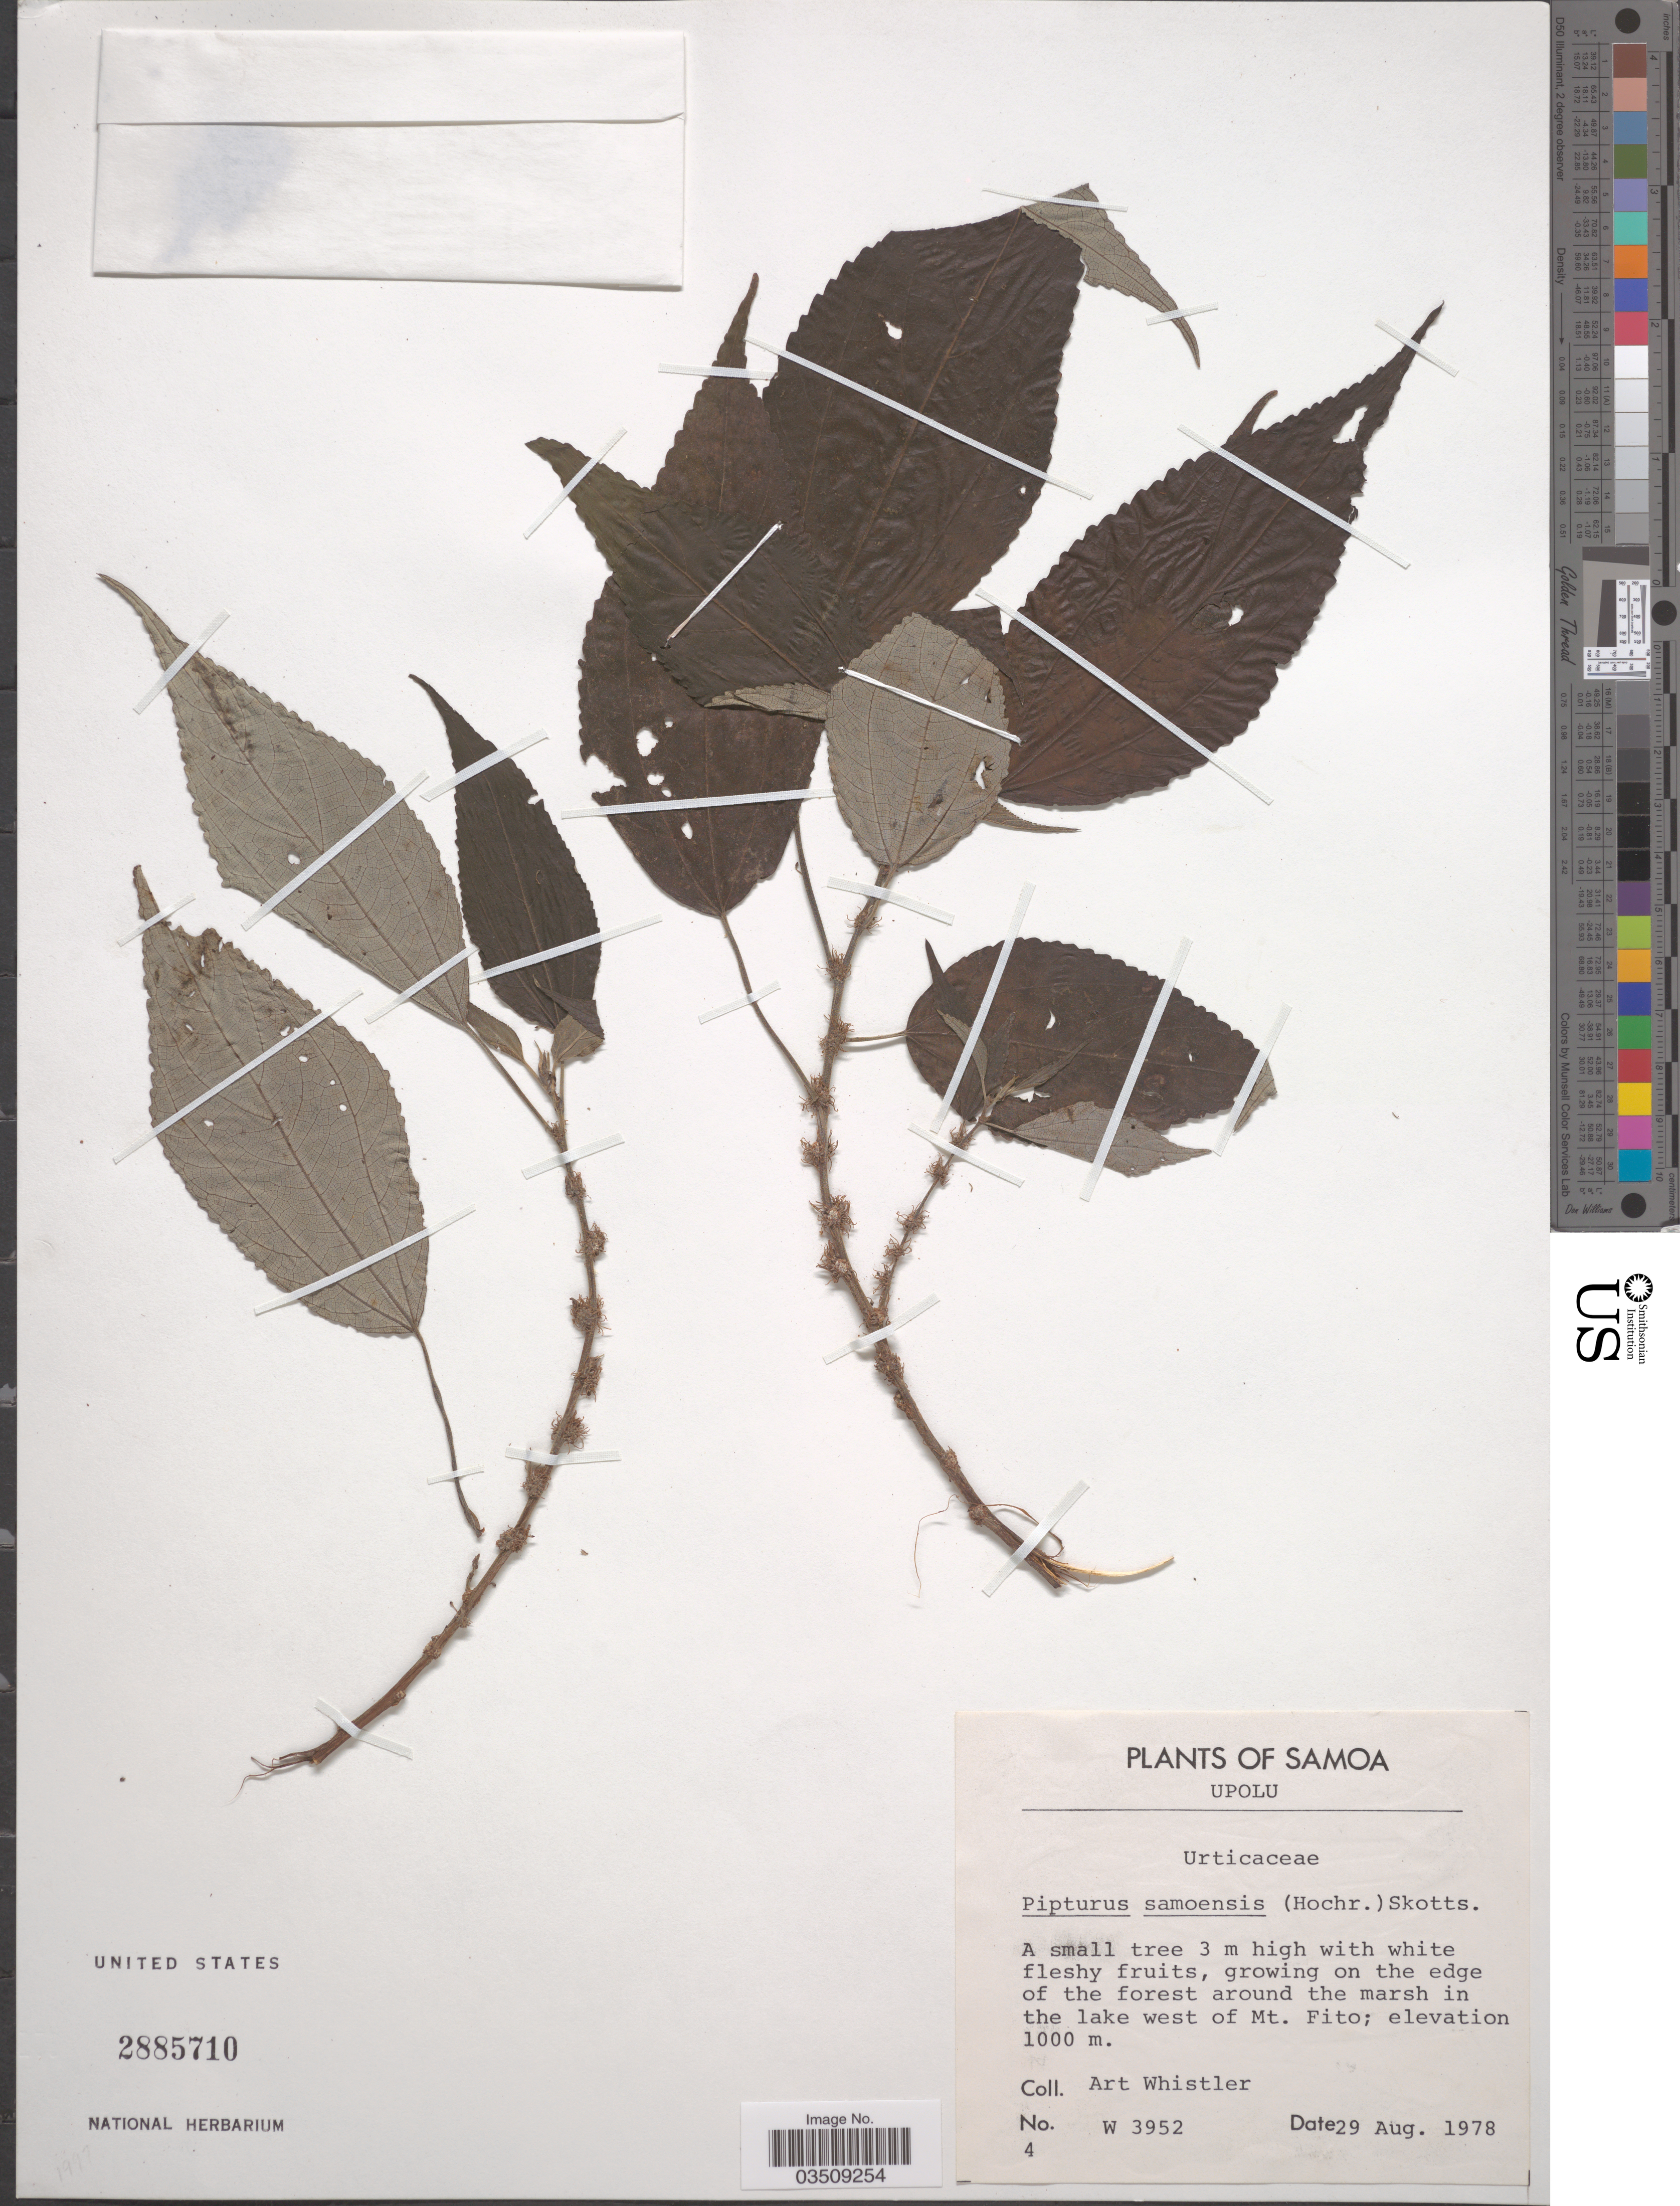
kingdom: Plantae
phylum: Tracheophyta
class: Magnoliopsida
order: Rosales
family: Urticaceae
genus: Pipturus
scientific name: Pipturus polynesicus var. samoensis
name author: (Hochr.) Skottsb.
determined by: Strong, Mark T., (BOT), Smithsonian Institution - National Museum of Natural History (UNITED STATES)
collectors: A. Whistler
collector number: W3952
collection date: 1978-08-29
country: Samoa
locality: Samoa. Upolu. In the lake west of Mt. Fito.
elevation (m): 1000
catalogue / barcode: US 2885710